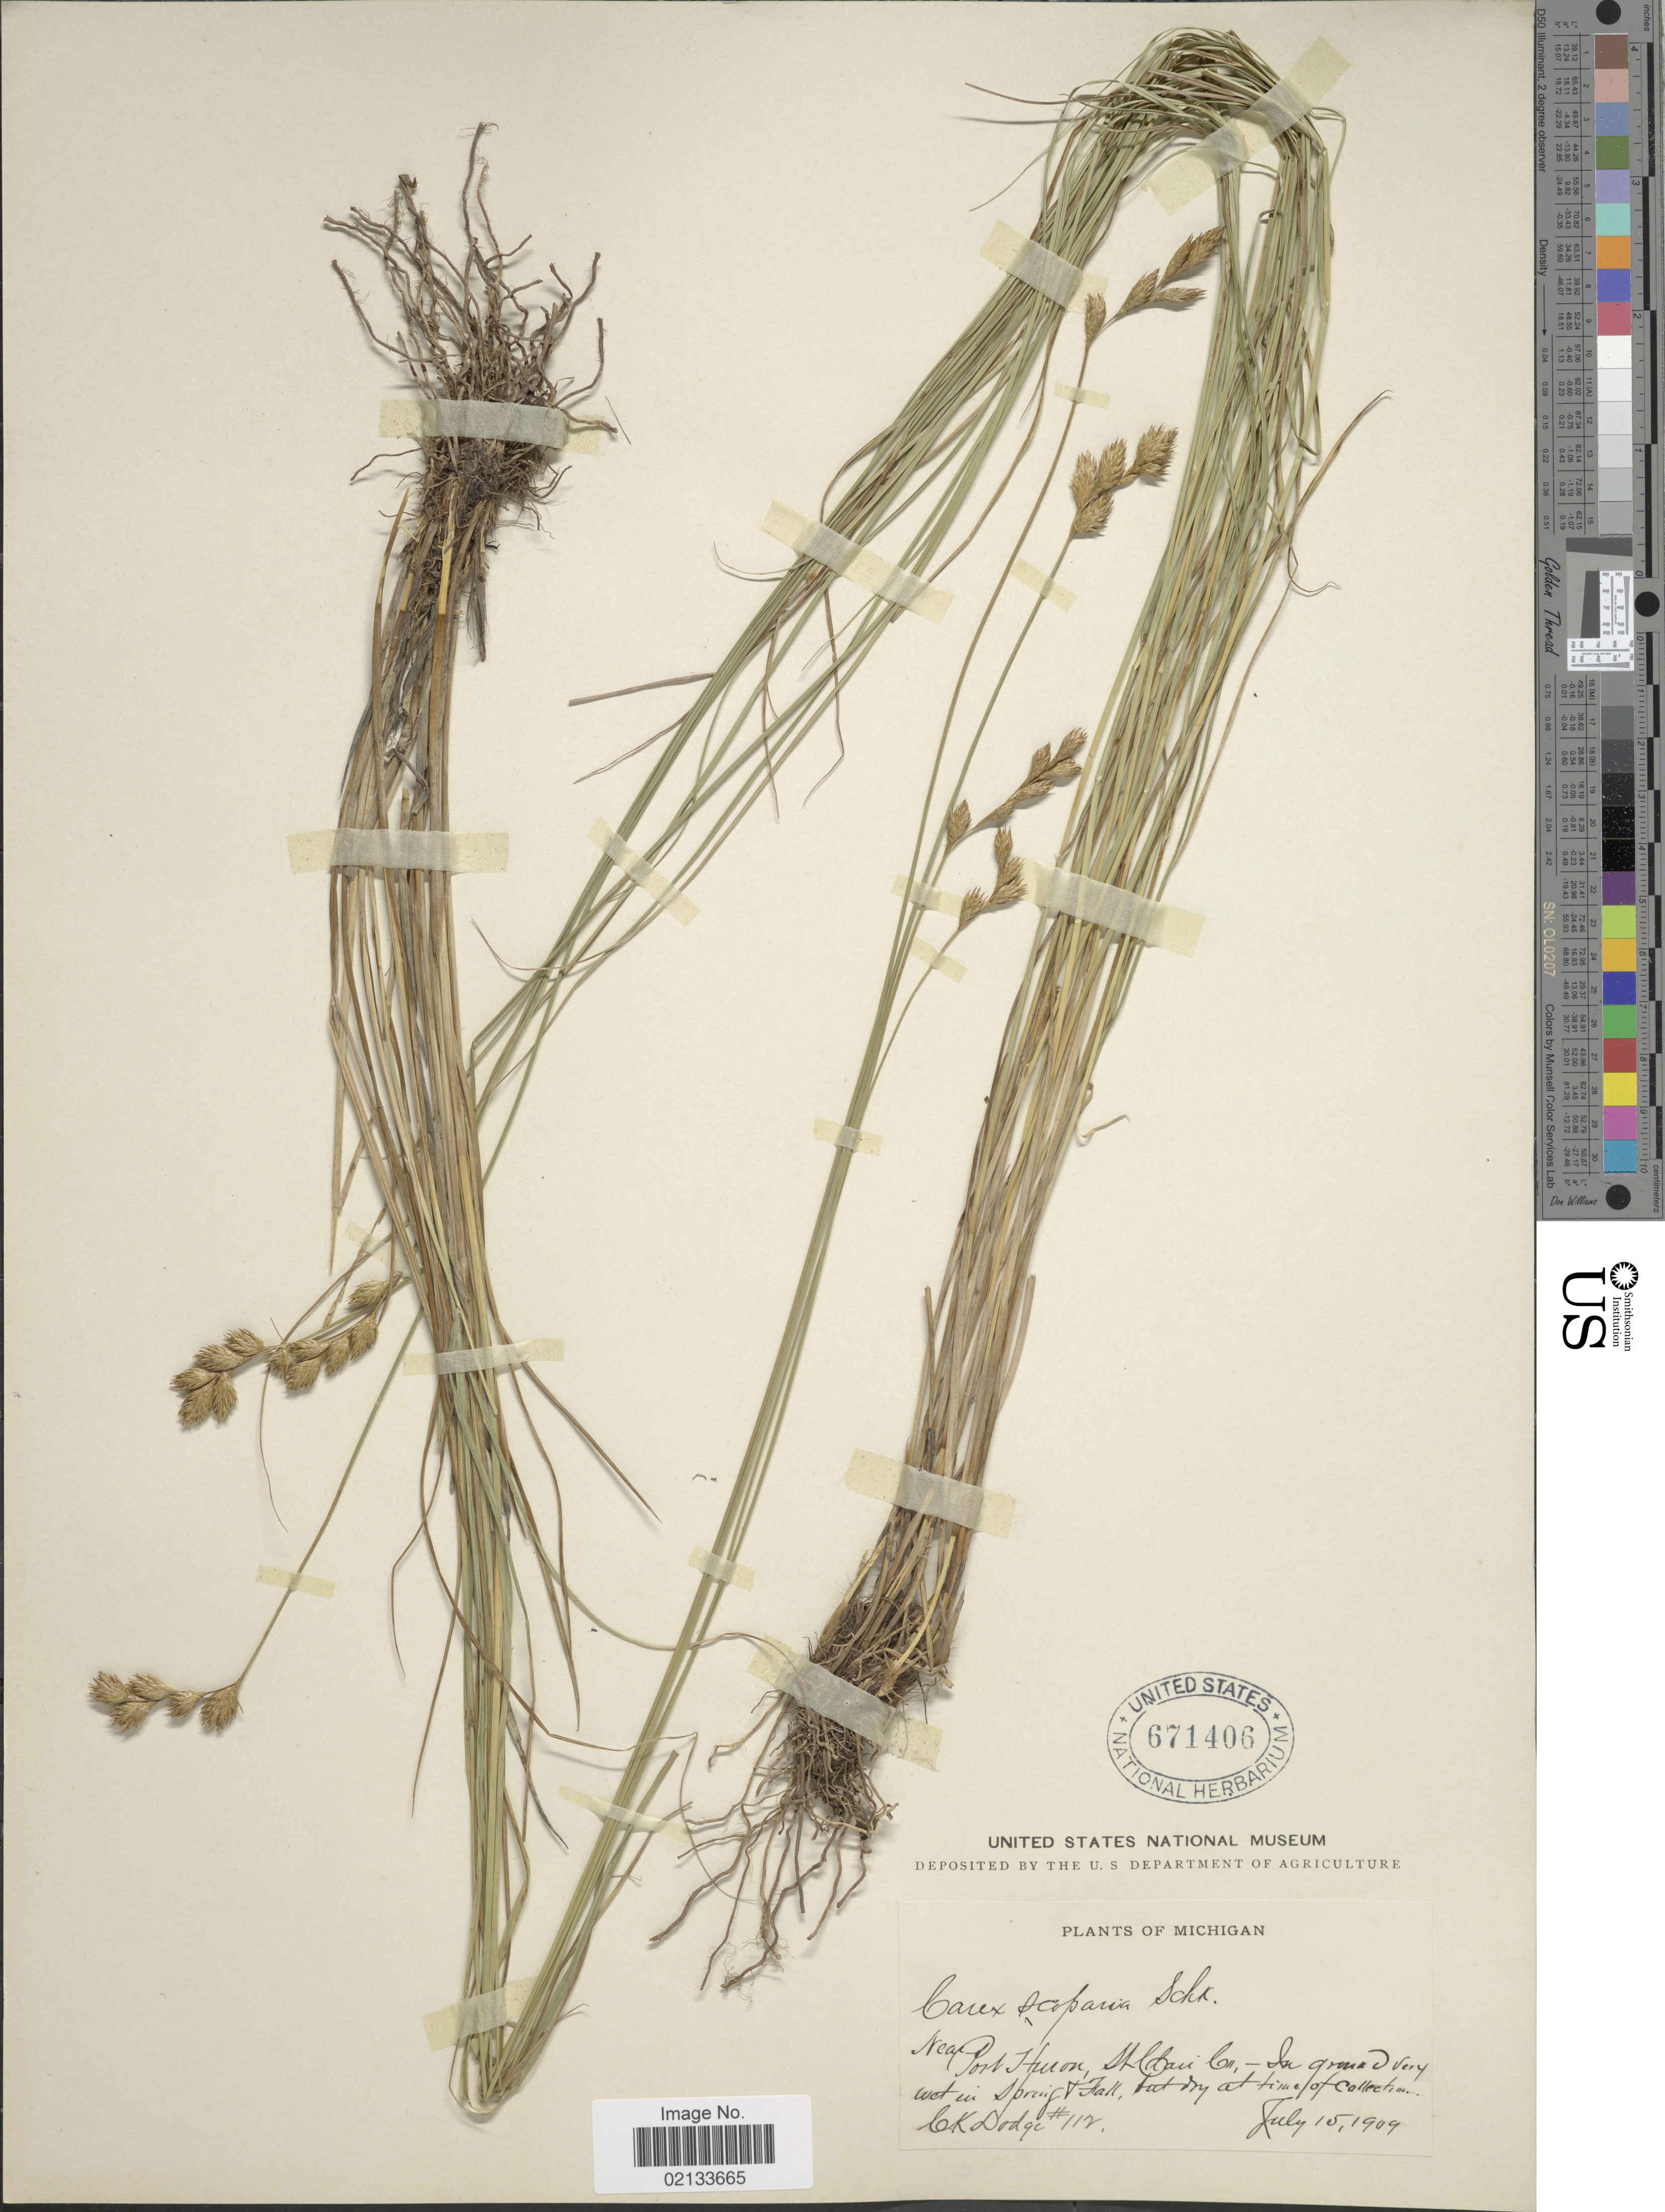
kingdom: Plantae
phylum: Tracheophyta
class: Liliopsida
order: Poales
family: Cyperaceae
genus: Carex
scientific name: Carex scoparia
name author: Schkuhr ex Willd.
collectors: C. Dodge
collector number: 112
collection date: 1909-07-15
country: United States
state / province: Michigan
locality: Near Port Huron, St Clair Co - In ground very wet in spring + Fall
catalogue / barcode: US 671406